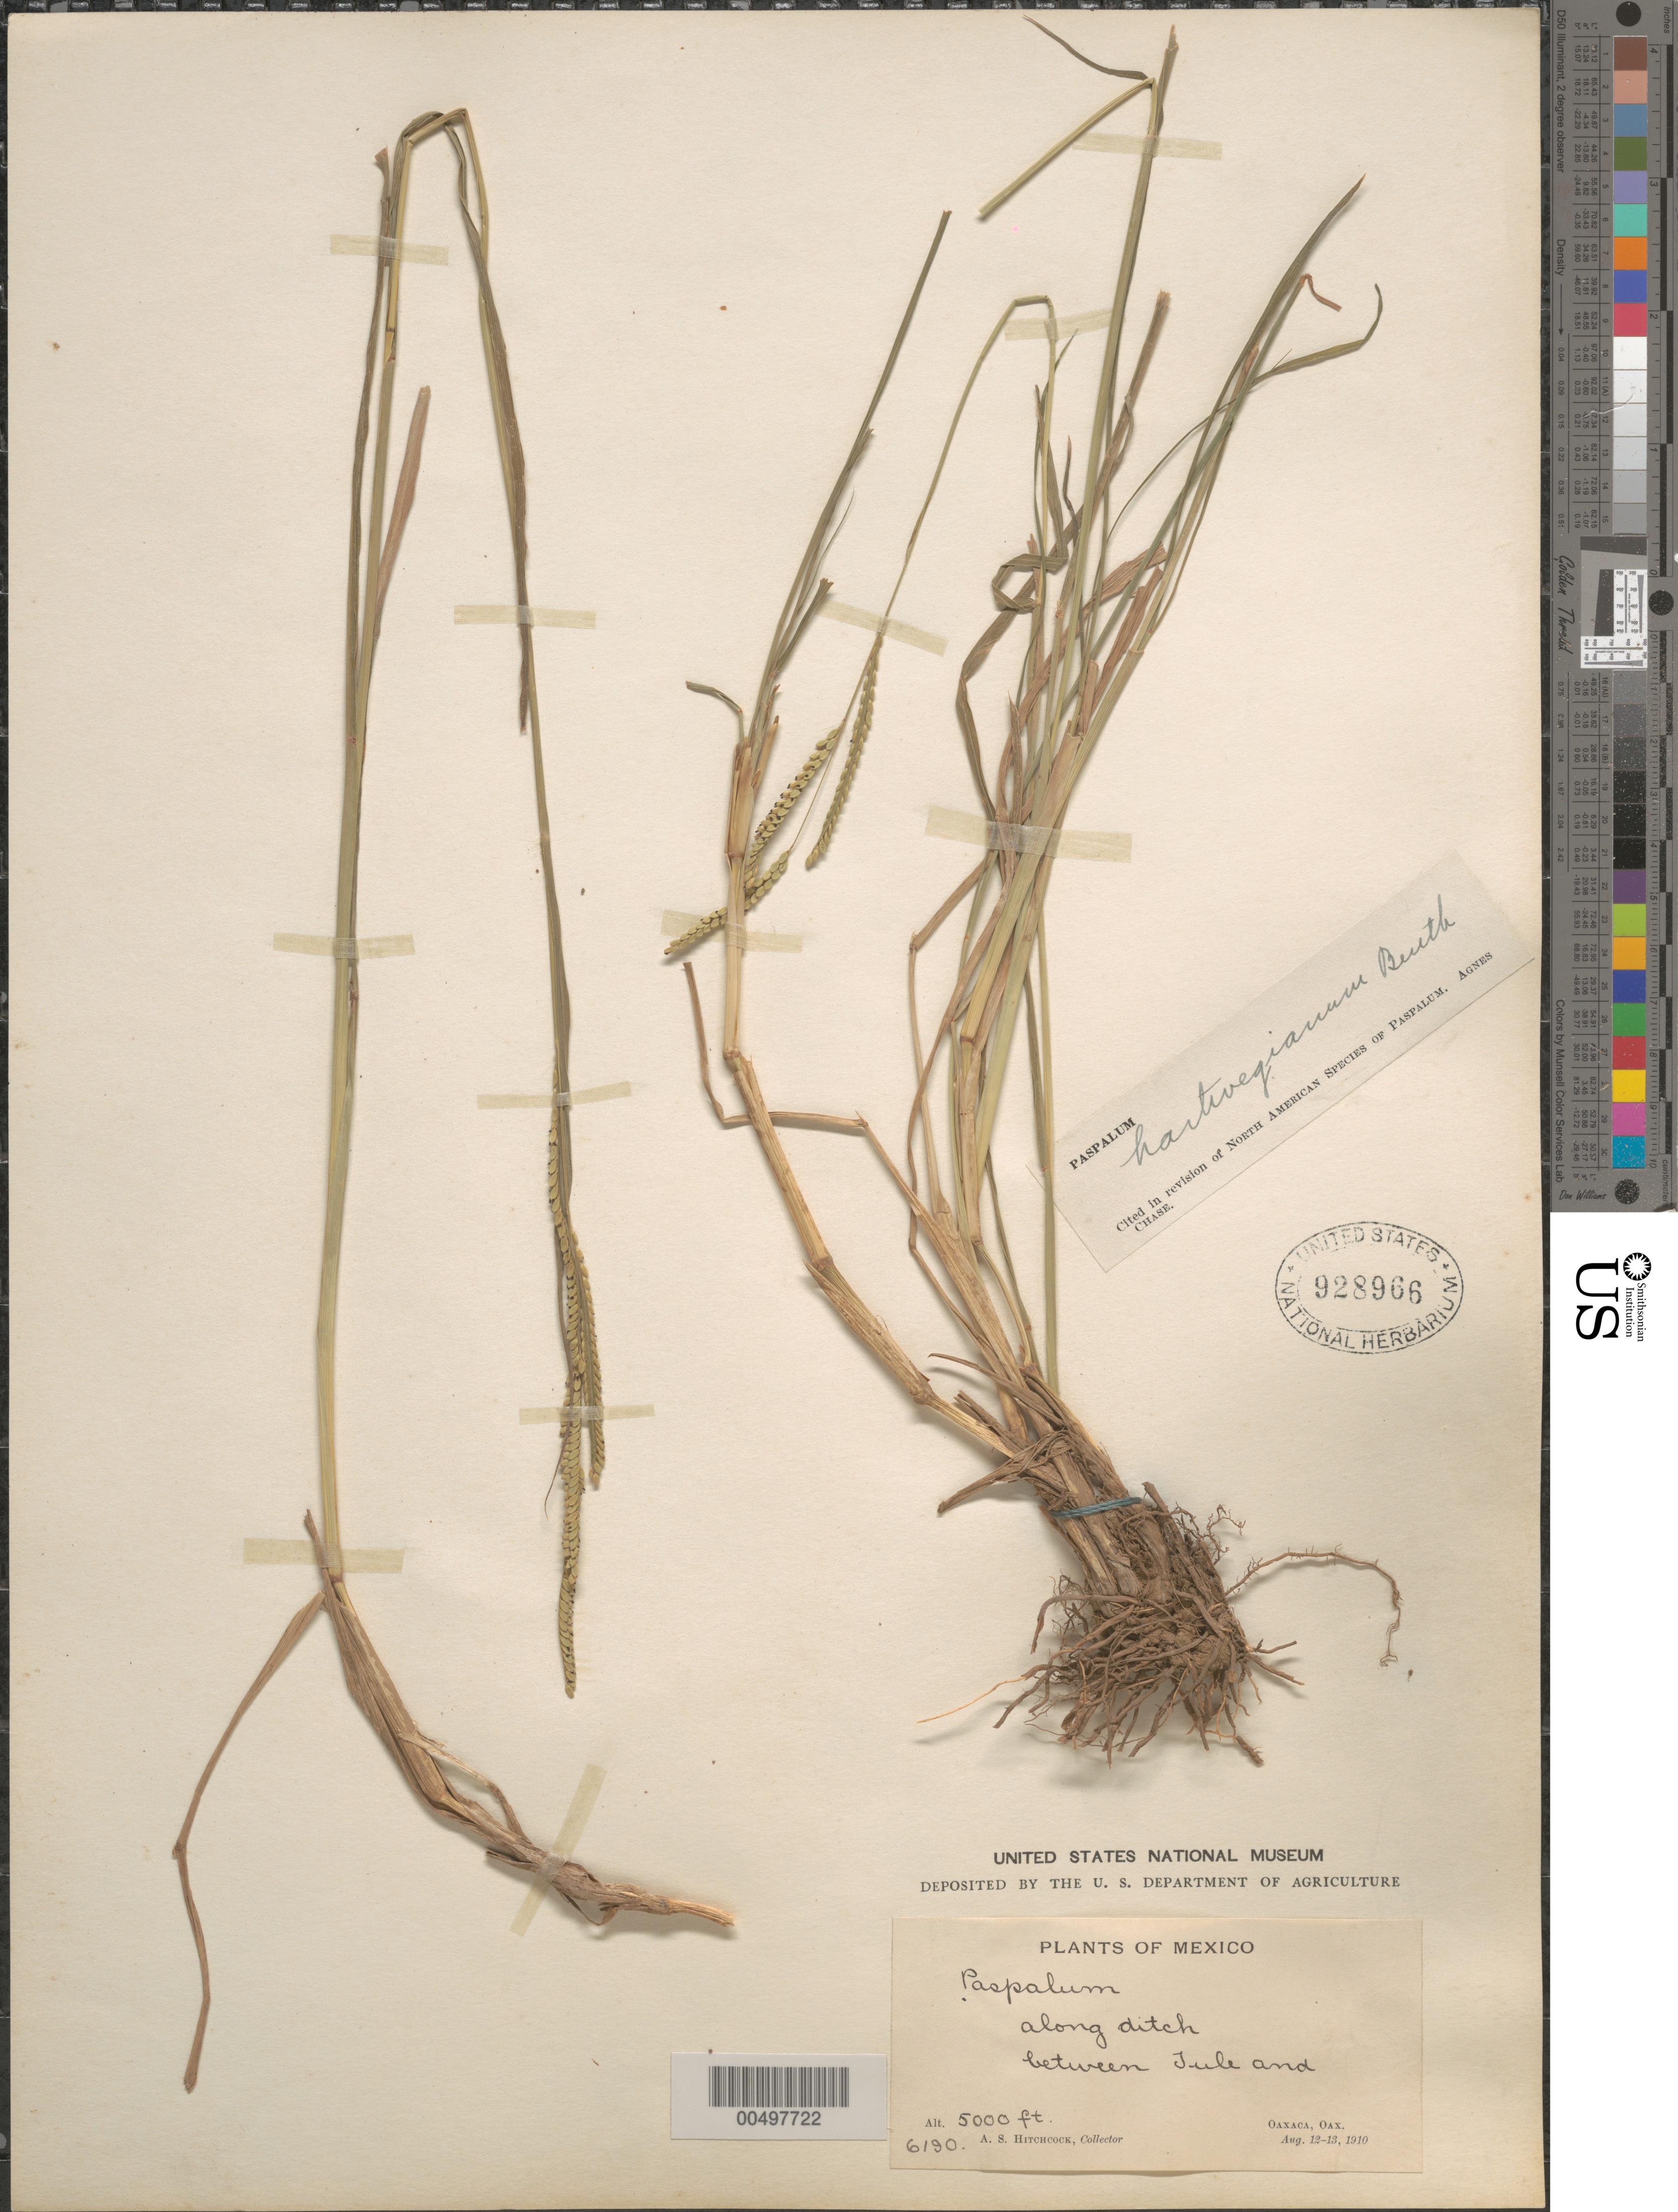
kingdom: Plantae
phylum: Tracheophyta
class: Liliopsida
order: Poales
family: Poaceae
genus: Paspalum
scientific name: Paspalum hartwegianum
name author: E. Fourn.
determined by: Chase, [M.] Agnes, (US)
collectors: A. S. Hitchcock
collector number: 6190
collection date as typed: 12 Aug 1910 to 13 Aug 1910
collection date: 1910-08-12/1910-08-13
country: Mexico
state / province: Oaxaca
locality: Between Tule & Oaxaca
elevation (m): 1524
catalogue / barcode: US 928966